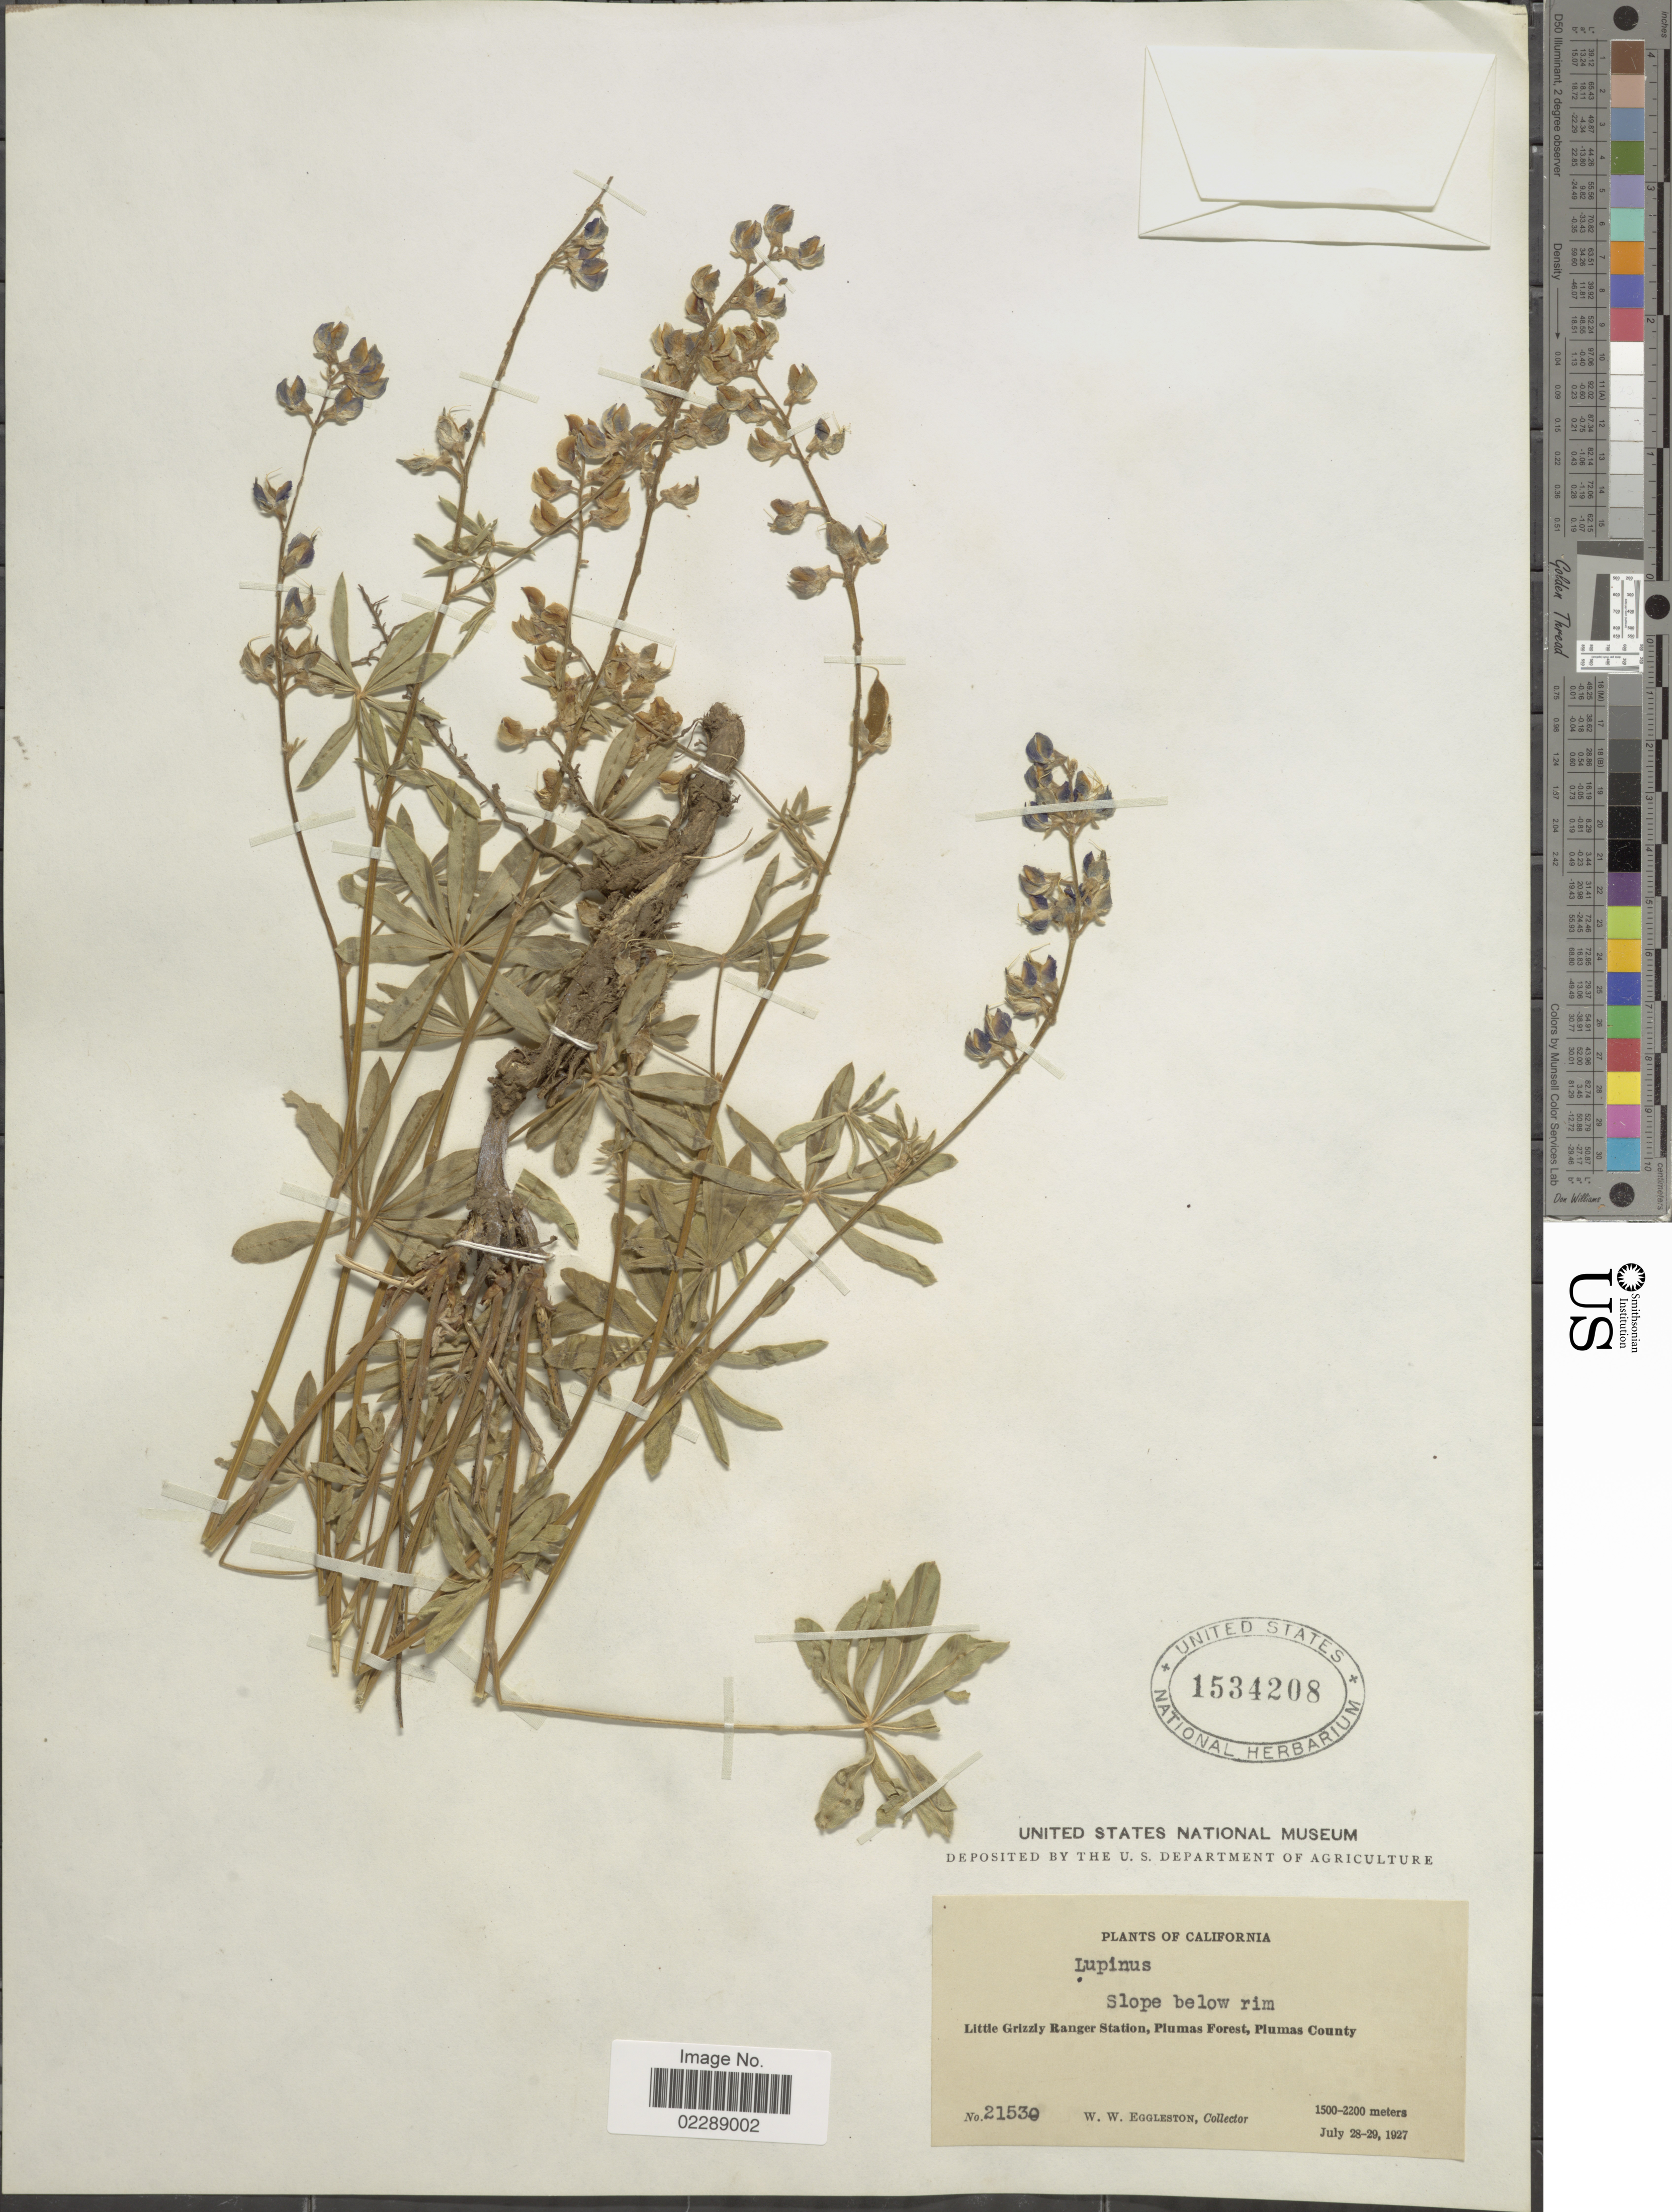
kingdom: Plantae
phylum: Tracheophyta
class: Magnoliopsida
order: Fabales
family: Fabaceae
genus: Lupinus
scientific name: Lupinus sp.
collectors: W. W. Eggleston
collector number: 21539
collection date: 1927-07-28/1927-07-29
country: United States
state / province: California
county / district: Plumas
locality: Slope below rim, Little Grizzly Ranger Station, Plumas Forest, Plumas County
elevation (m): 1500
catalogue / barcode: US 1534208